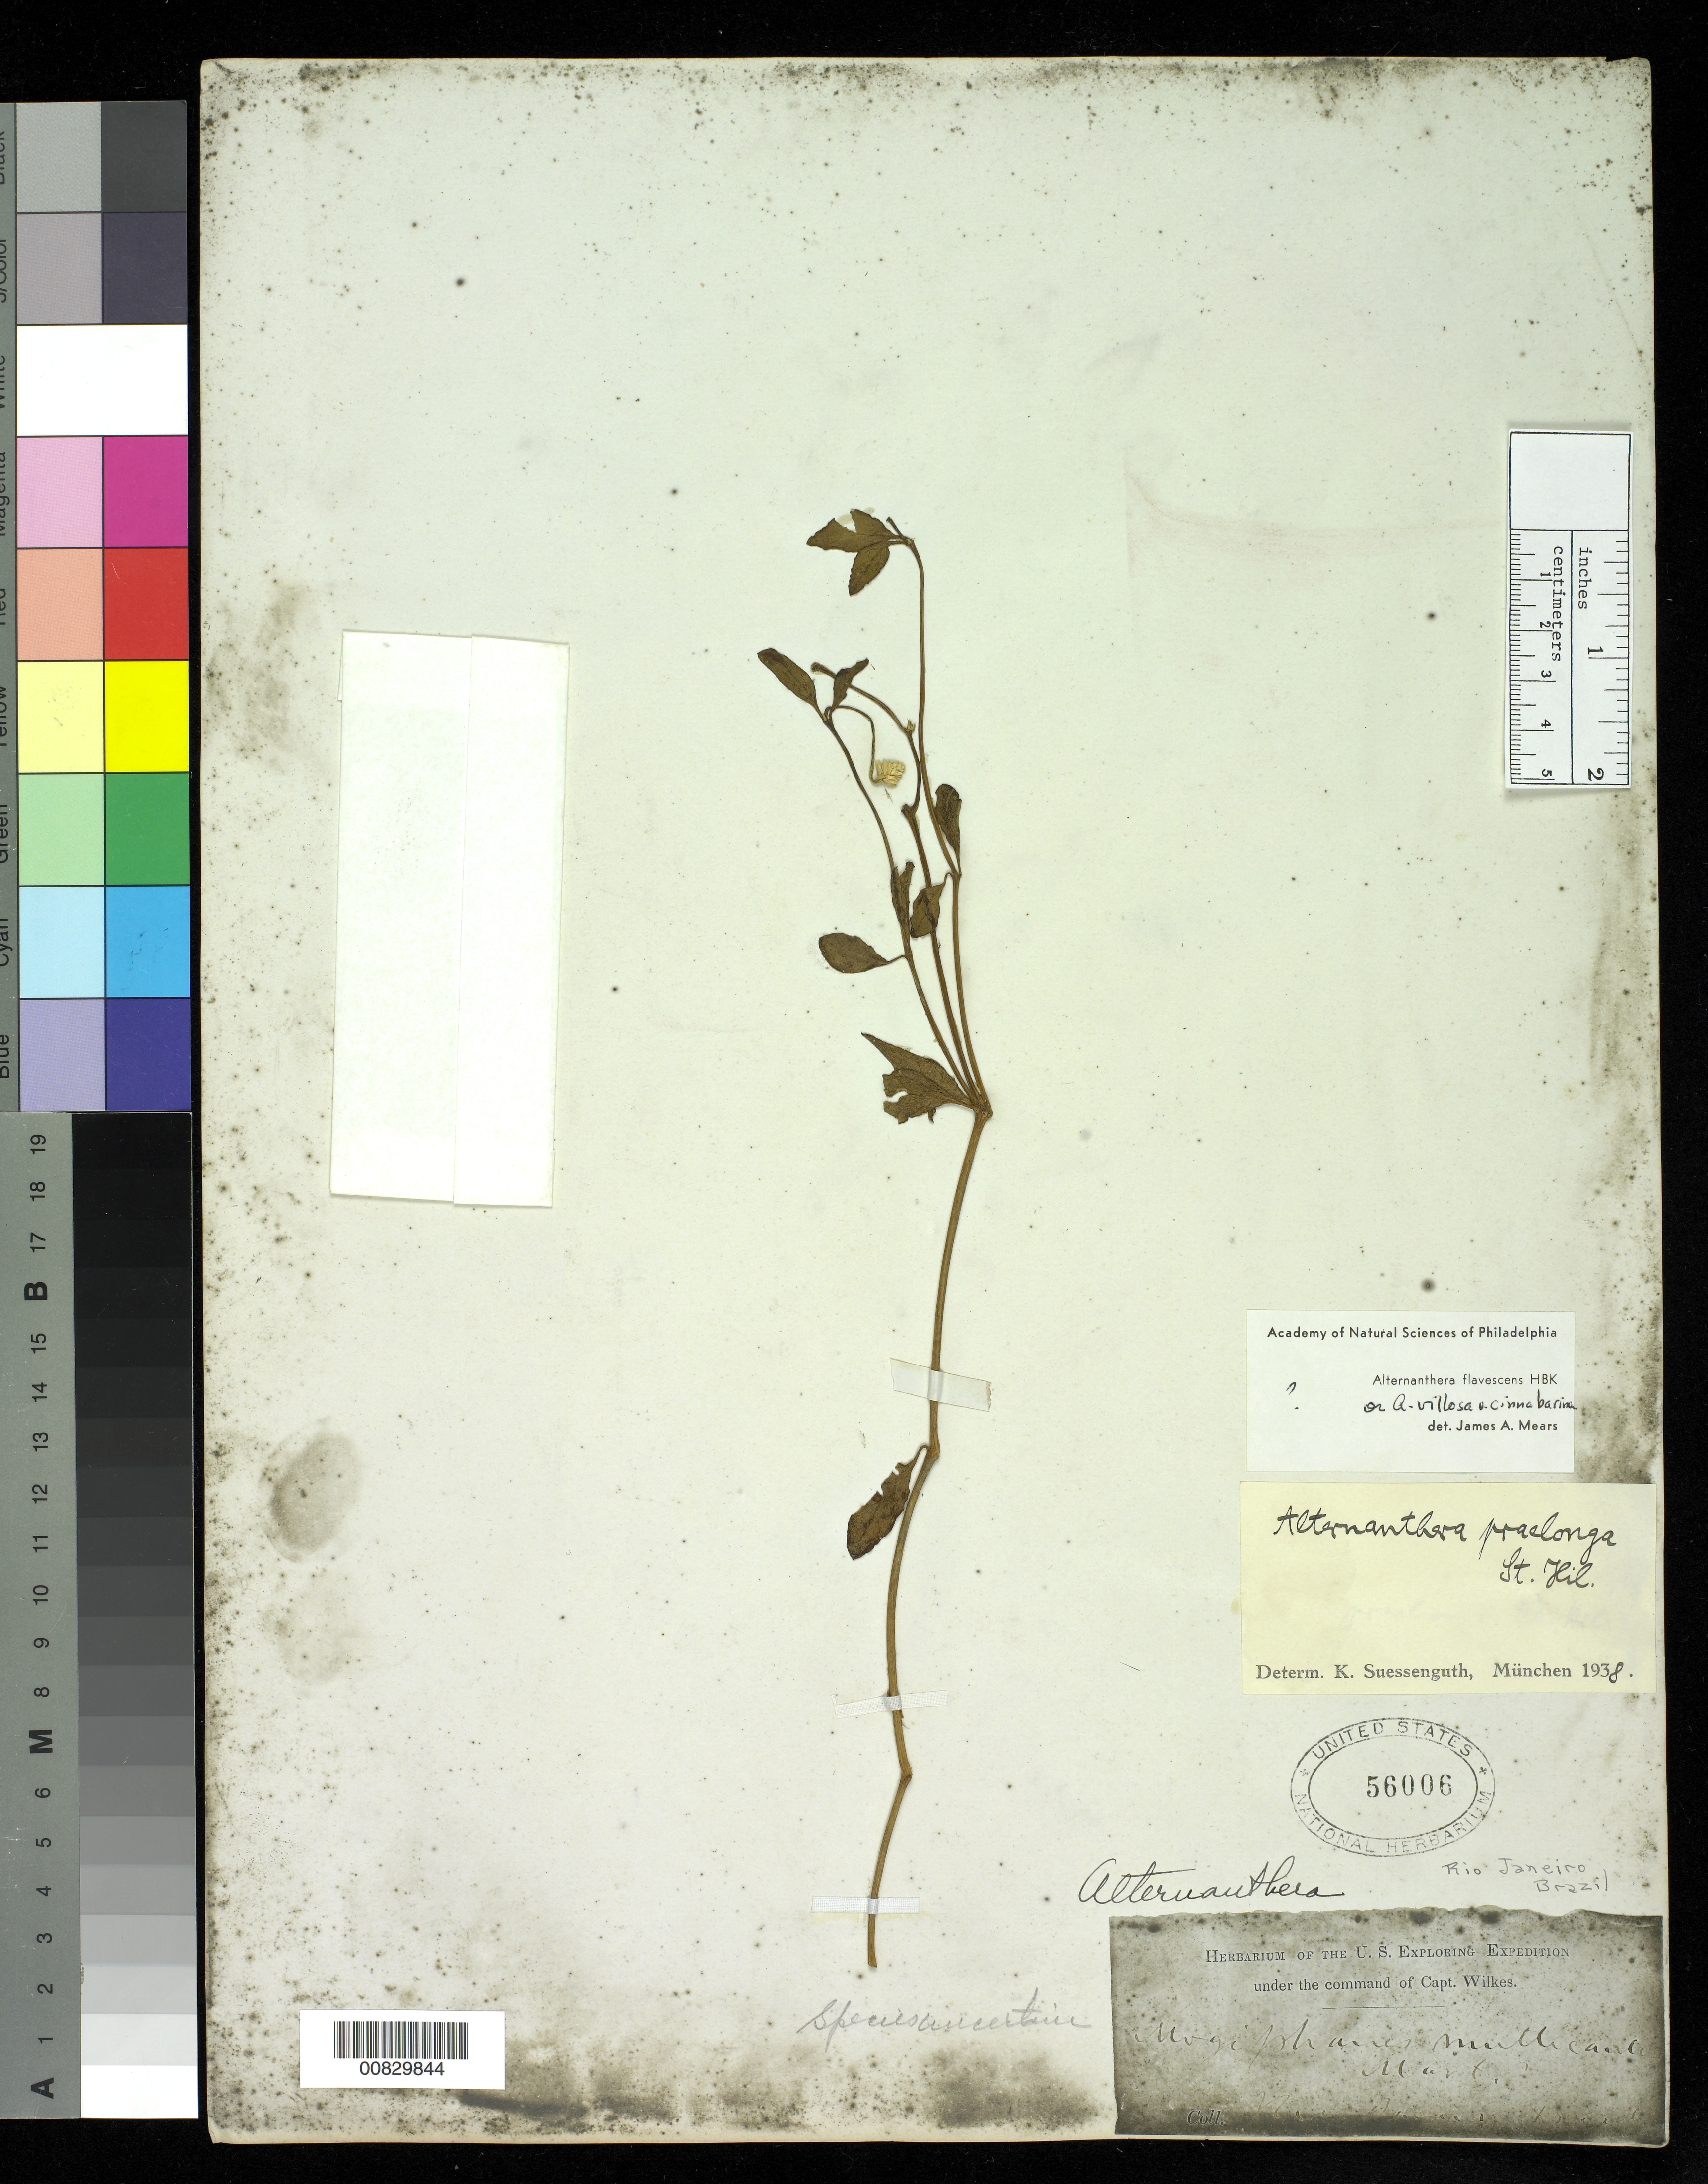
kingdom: Plantae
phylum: Tracheophyta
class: Magnoliopsida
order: Caryophyllales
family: Amaranthaceae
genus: Alternanthera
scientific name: Alternanthera flavescens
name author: Kunth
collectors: Wilkes Explor. Exped.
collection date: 1838/1842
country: Brazil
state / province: Rio de Janeiro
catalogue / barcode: US 56006